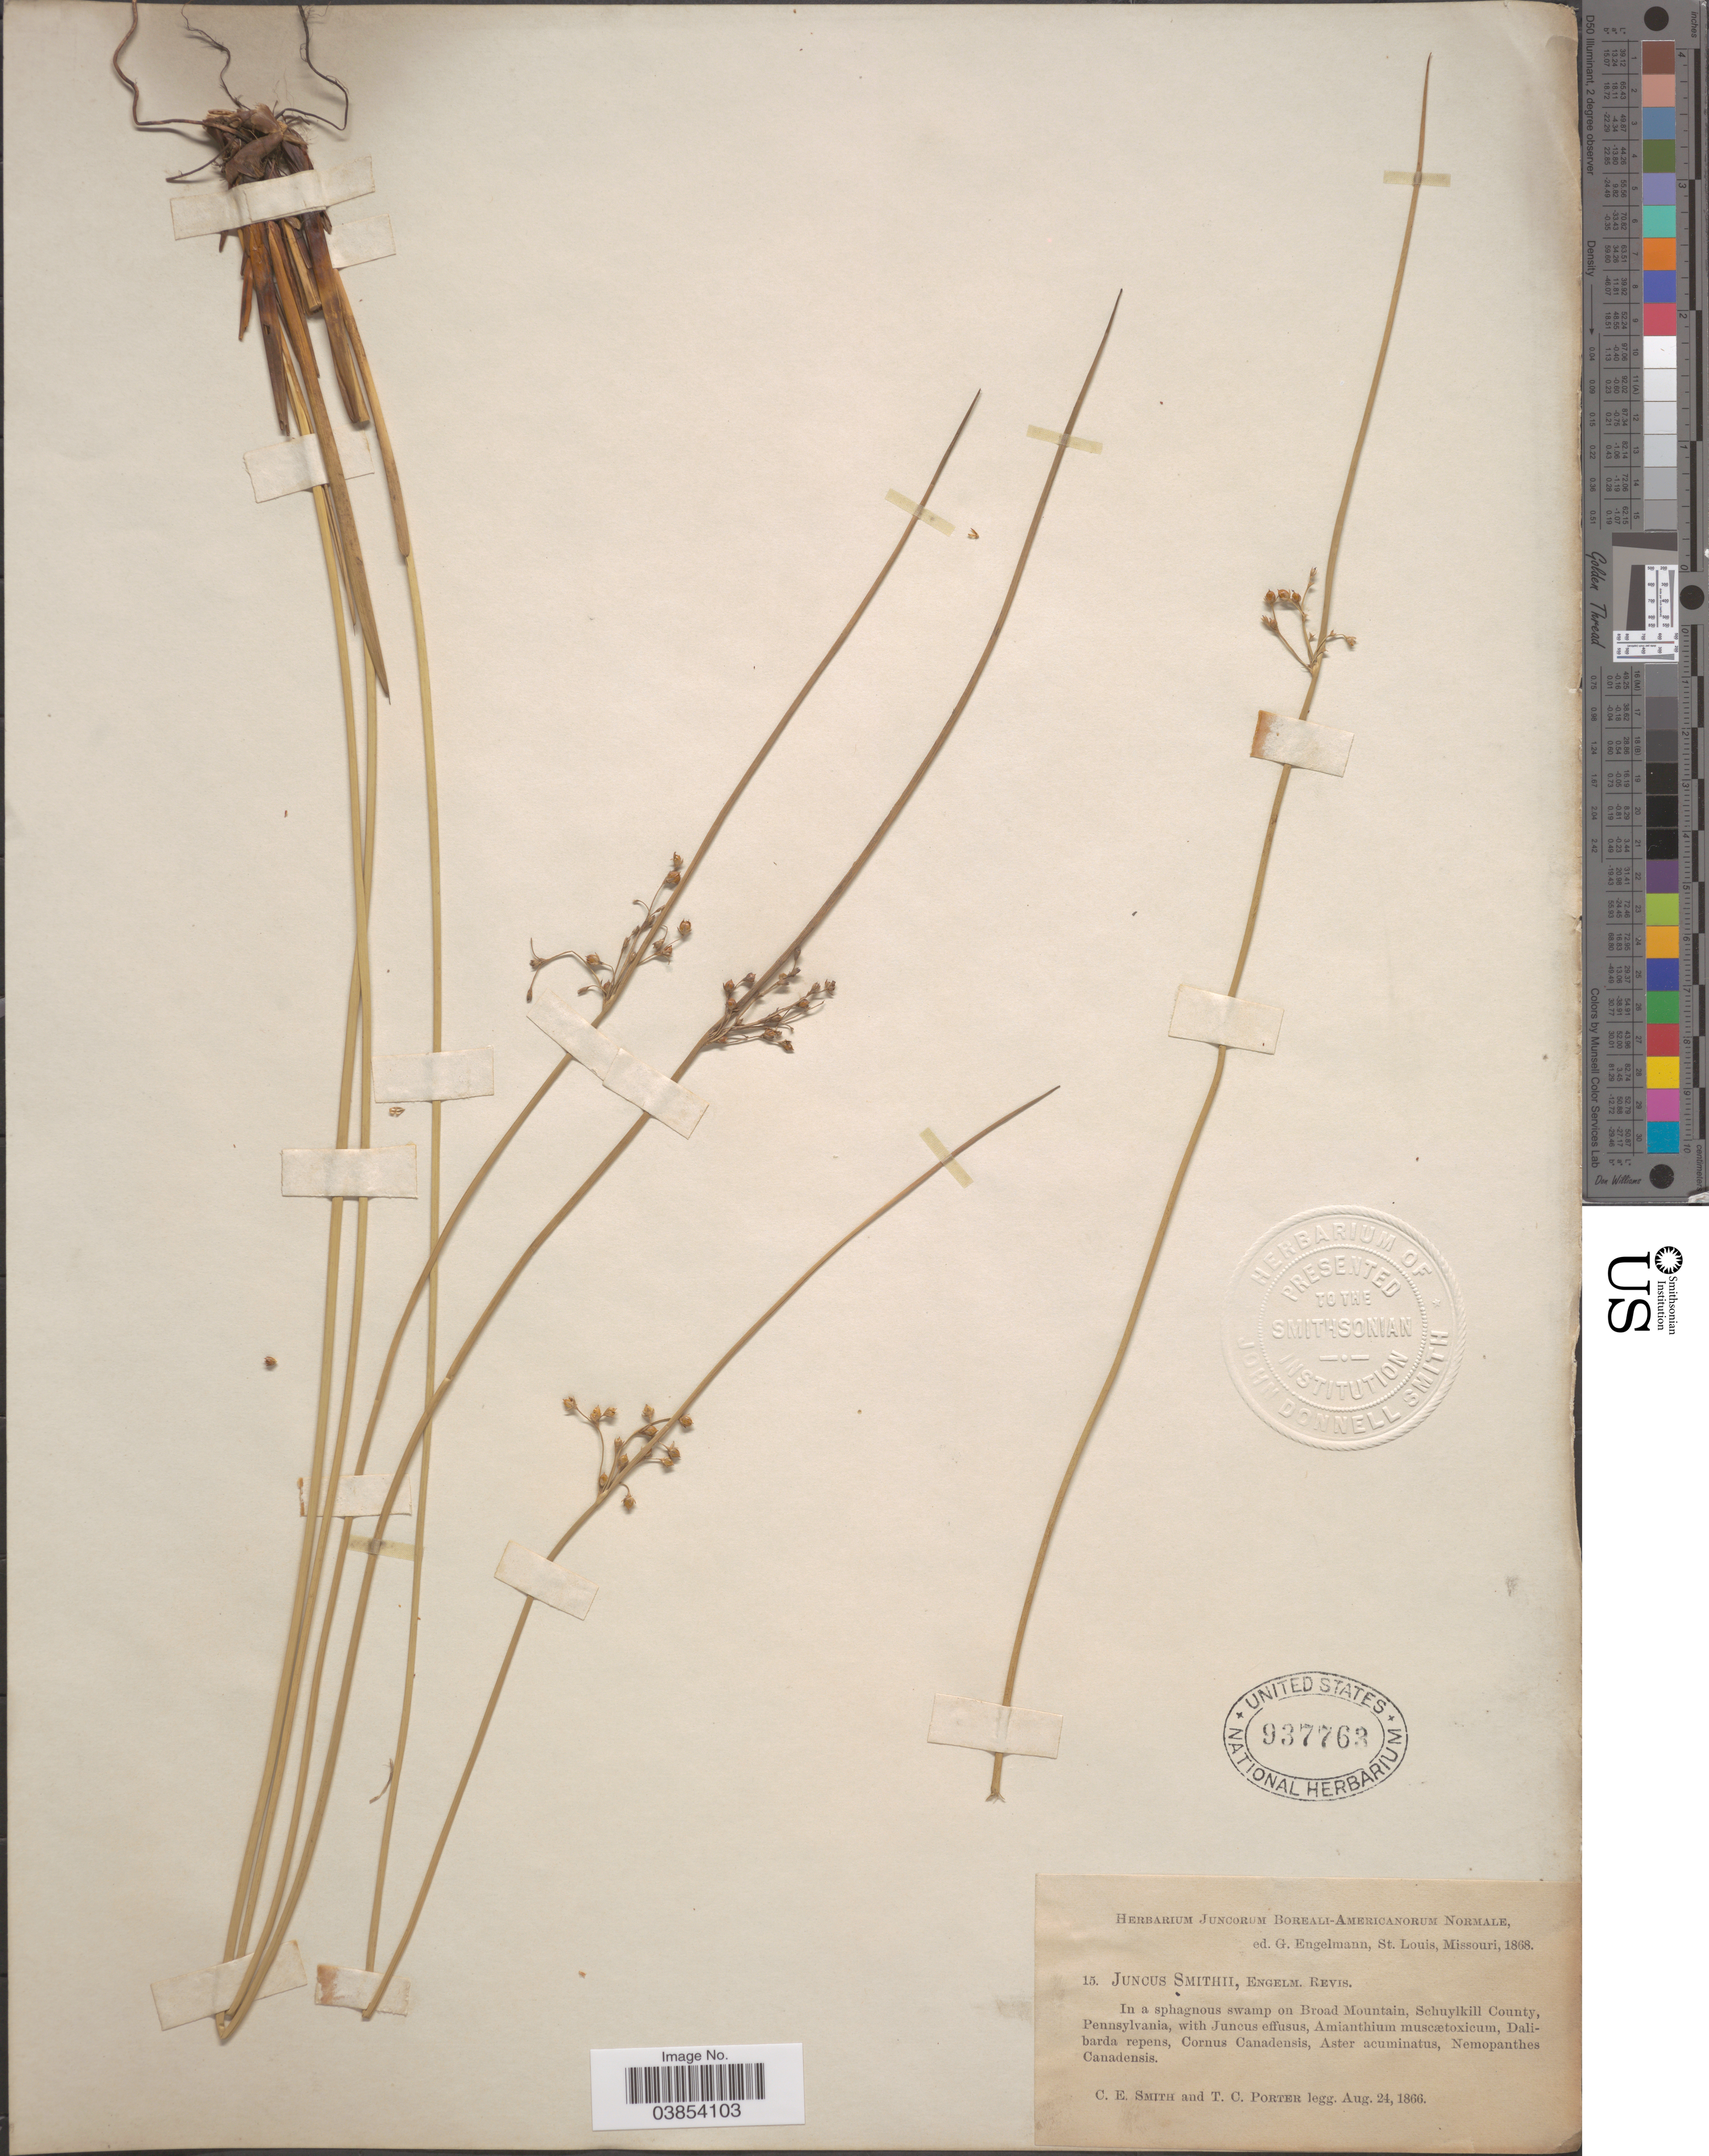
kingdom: Plantae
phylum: Tracheophyta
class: Liliopsida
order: Poales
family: Juncaceae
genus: Juncus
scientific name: Juncus gymnocarpus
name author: Coville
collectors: C. E. Smith Jr. & T. Porter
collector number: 15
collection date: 1866-08-24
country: United States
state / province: Pennsylvania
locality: On Broad Mountain, Schuylkill County.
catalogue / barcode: US 937763